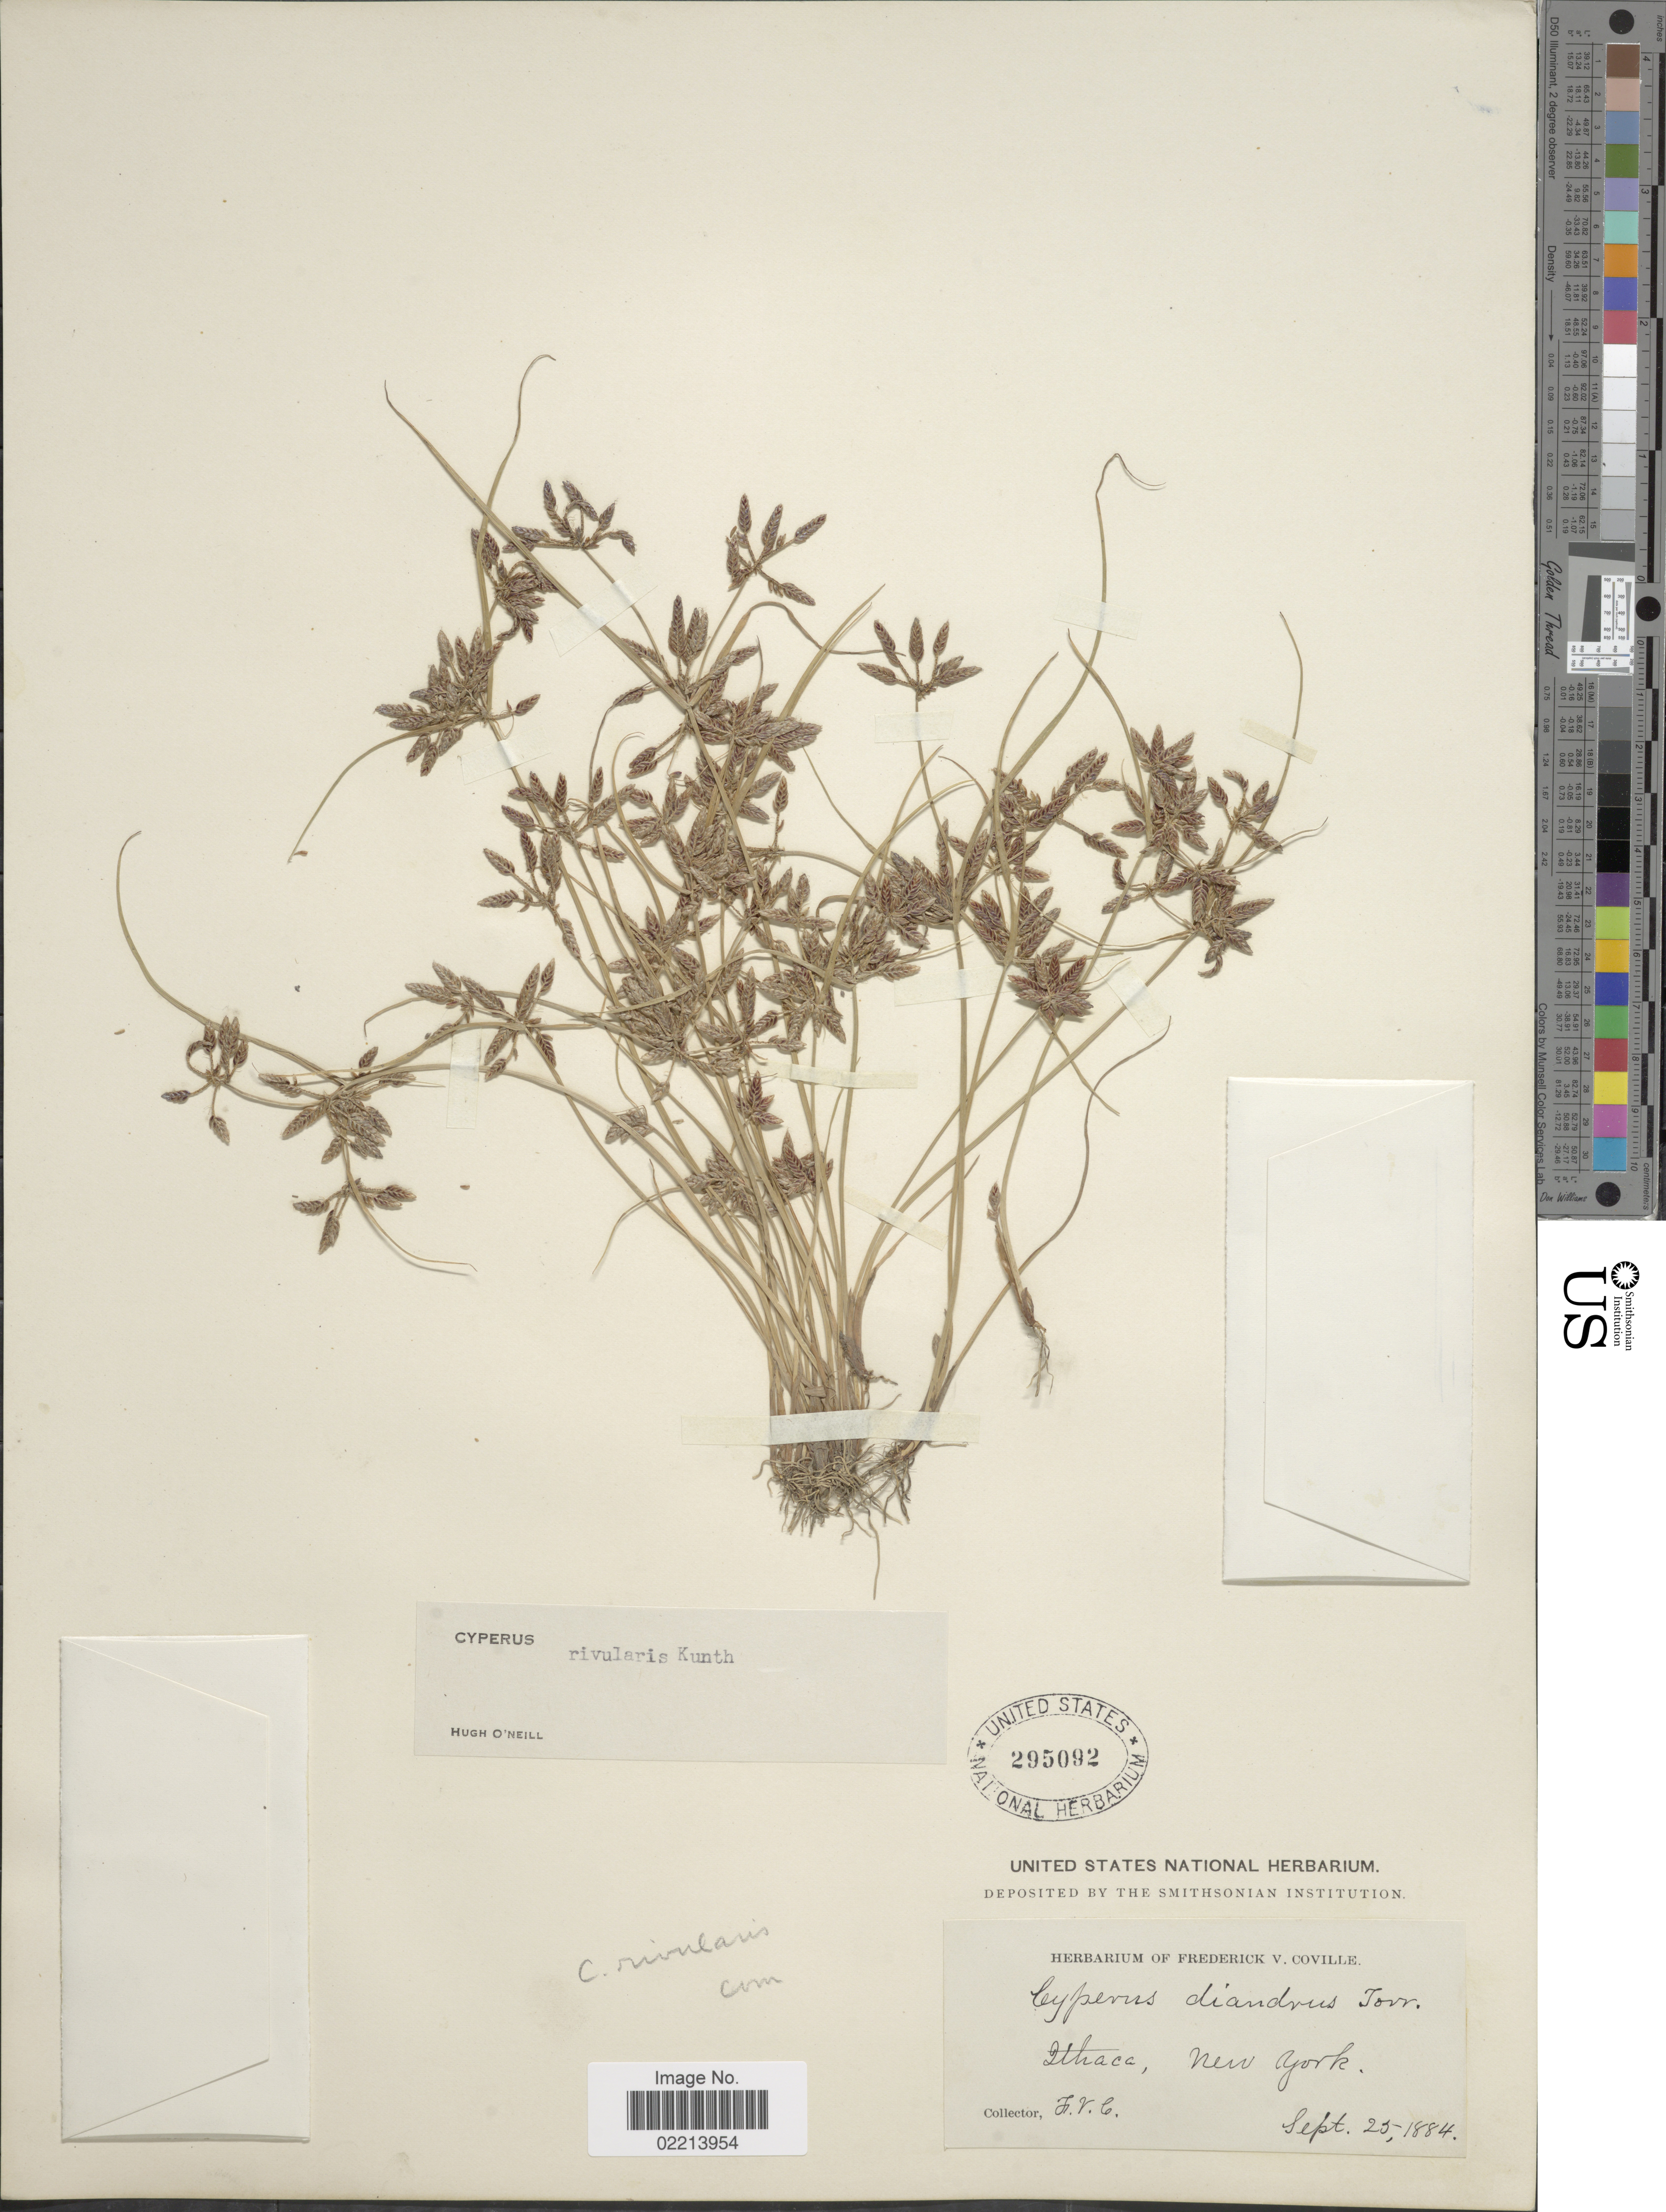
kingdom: Plantae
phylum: Tracheophyta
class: Liliopsida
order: Poales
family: Cyperaceae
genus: Cyperus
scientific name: Cyperus bipartitus Torr.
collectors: F. V. Coville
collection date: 1884-09-25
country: United States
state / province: New York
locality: Ithaca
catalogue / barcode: US 295092